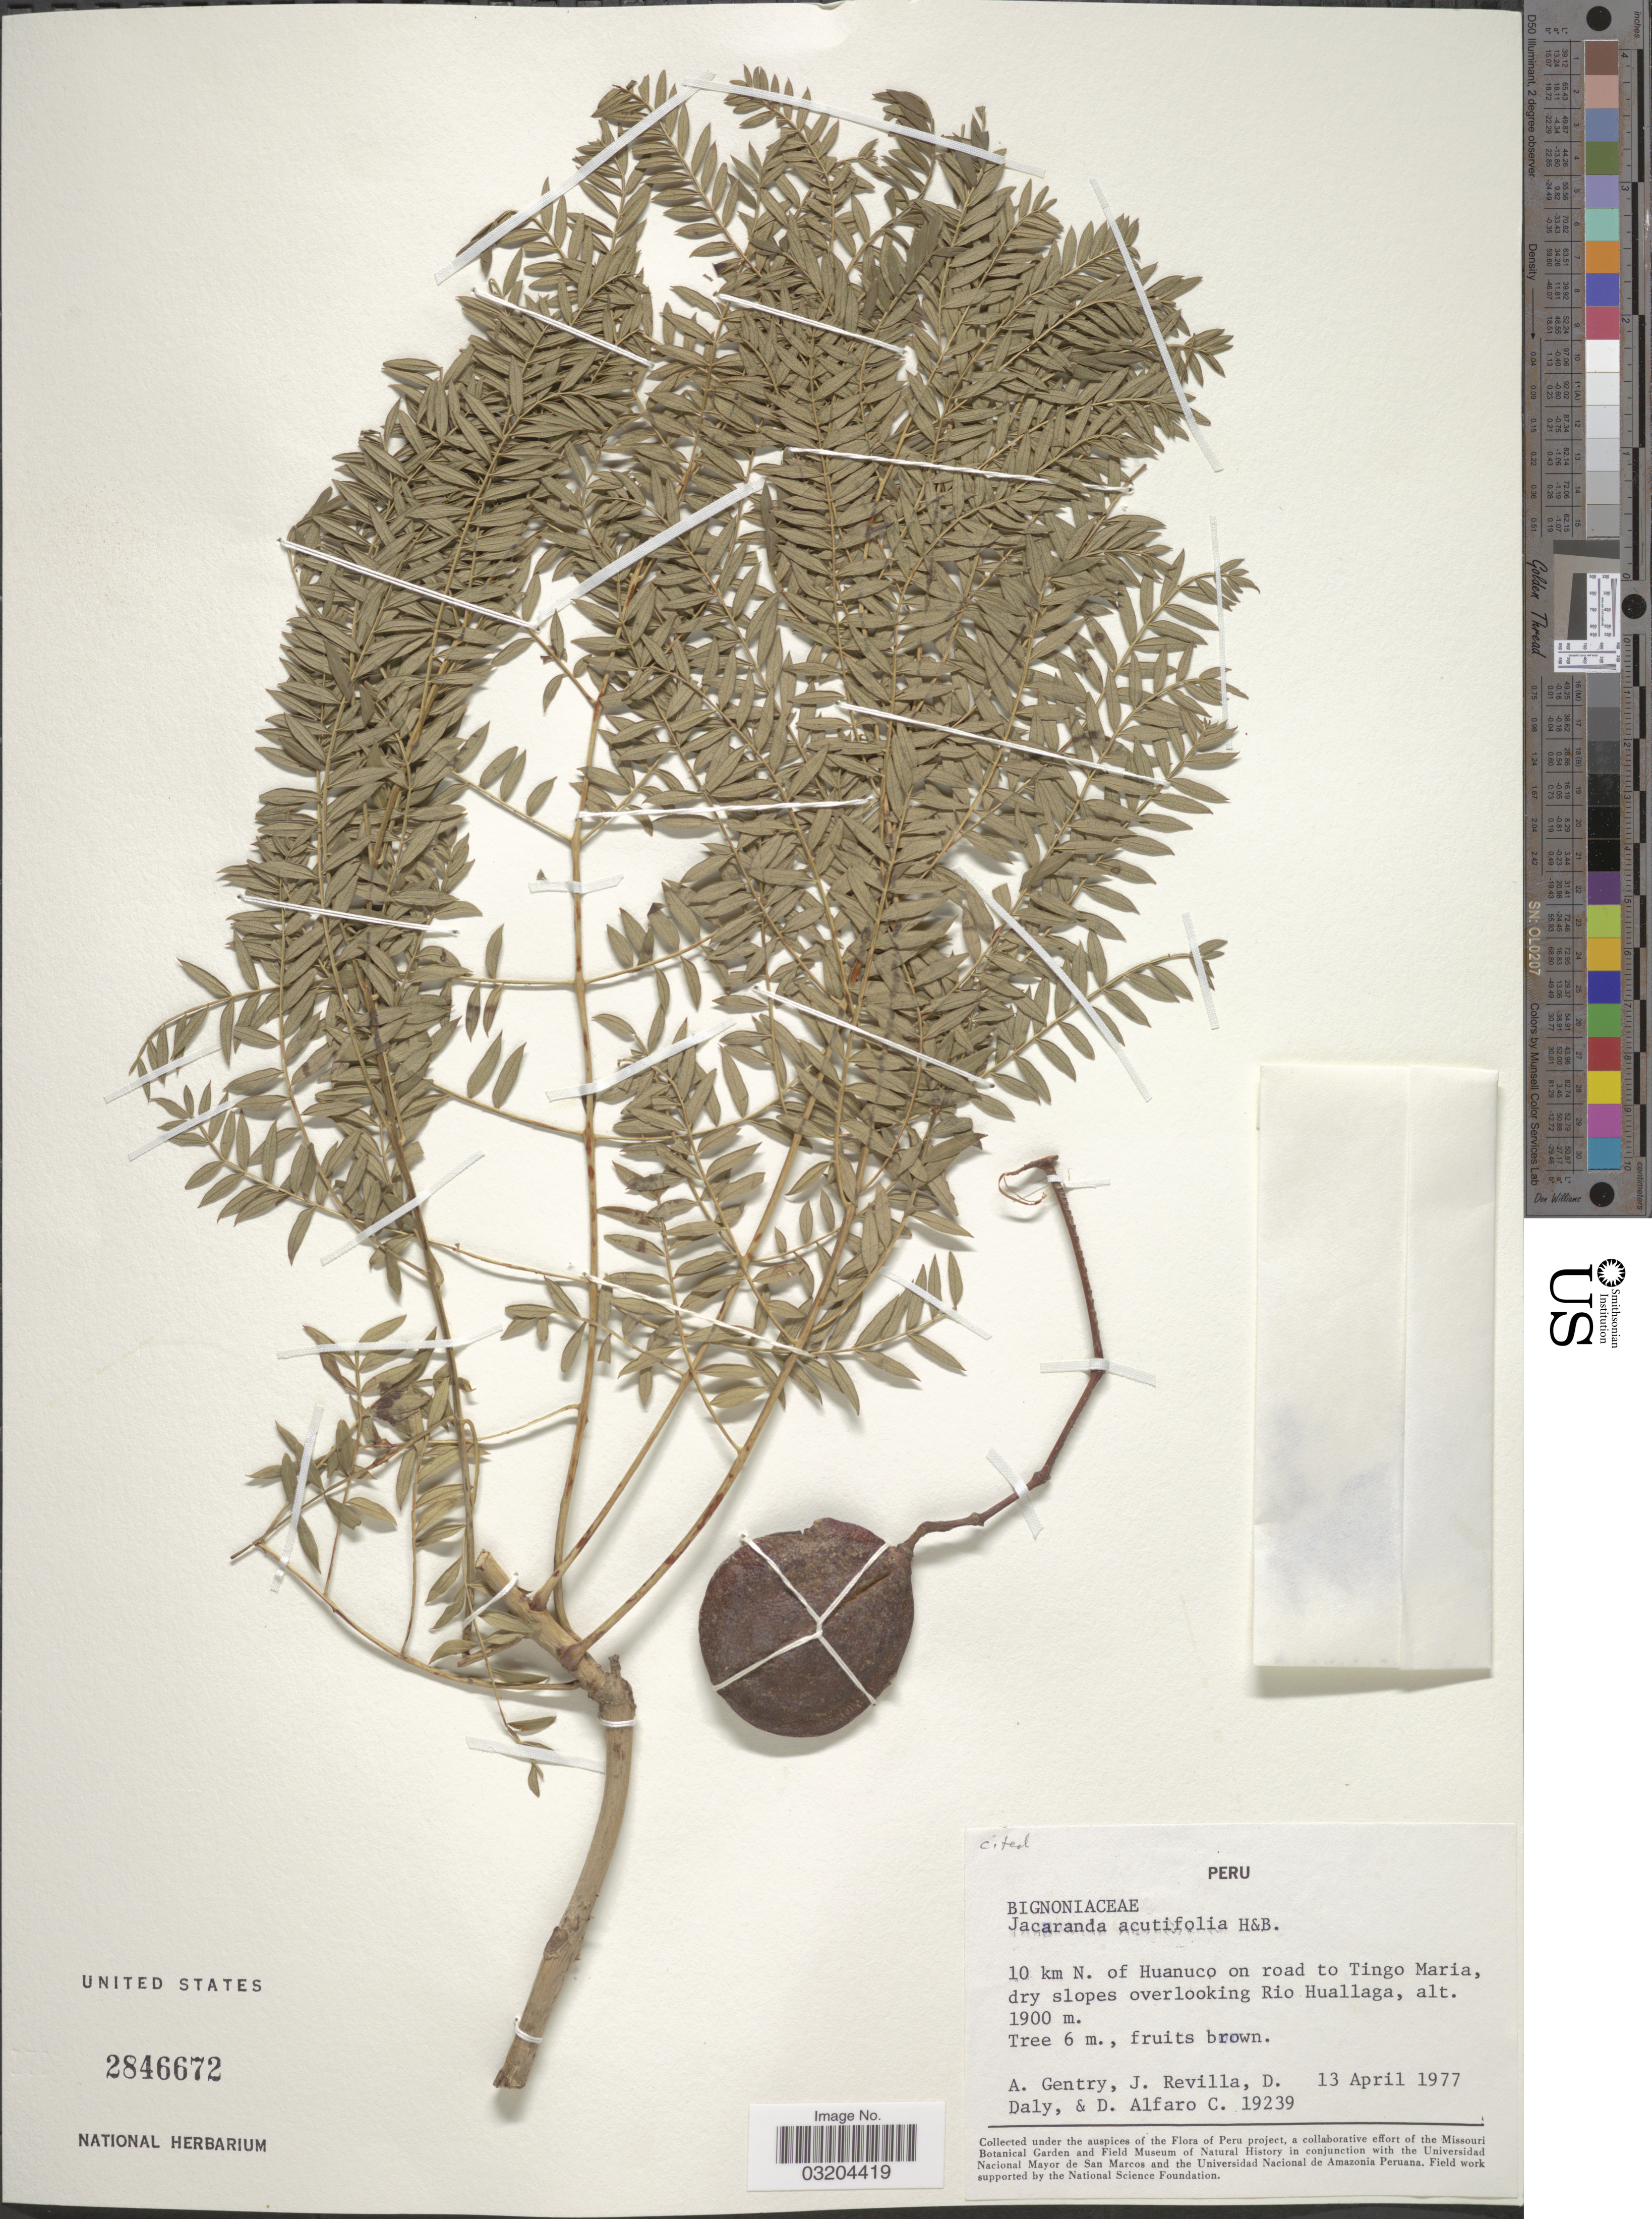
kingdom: Plantae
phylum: Tracheophyta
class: Magnoliopsida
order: Lamiales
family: Bignoniaceae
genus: Jacaranda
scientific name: Jacaranda acutifolia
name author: Bonpl.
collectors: A. H. Gentry, J. Revilla, D. C. Daly & D. Alfaro Castaneda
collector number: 19239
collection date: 1977-04-13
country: Peru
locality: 10 km N. of Huanuco on road to Tingo Maria, dry slopes overlooking Rio Huallaga.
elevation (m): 1900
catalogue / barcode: US 2846672